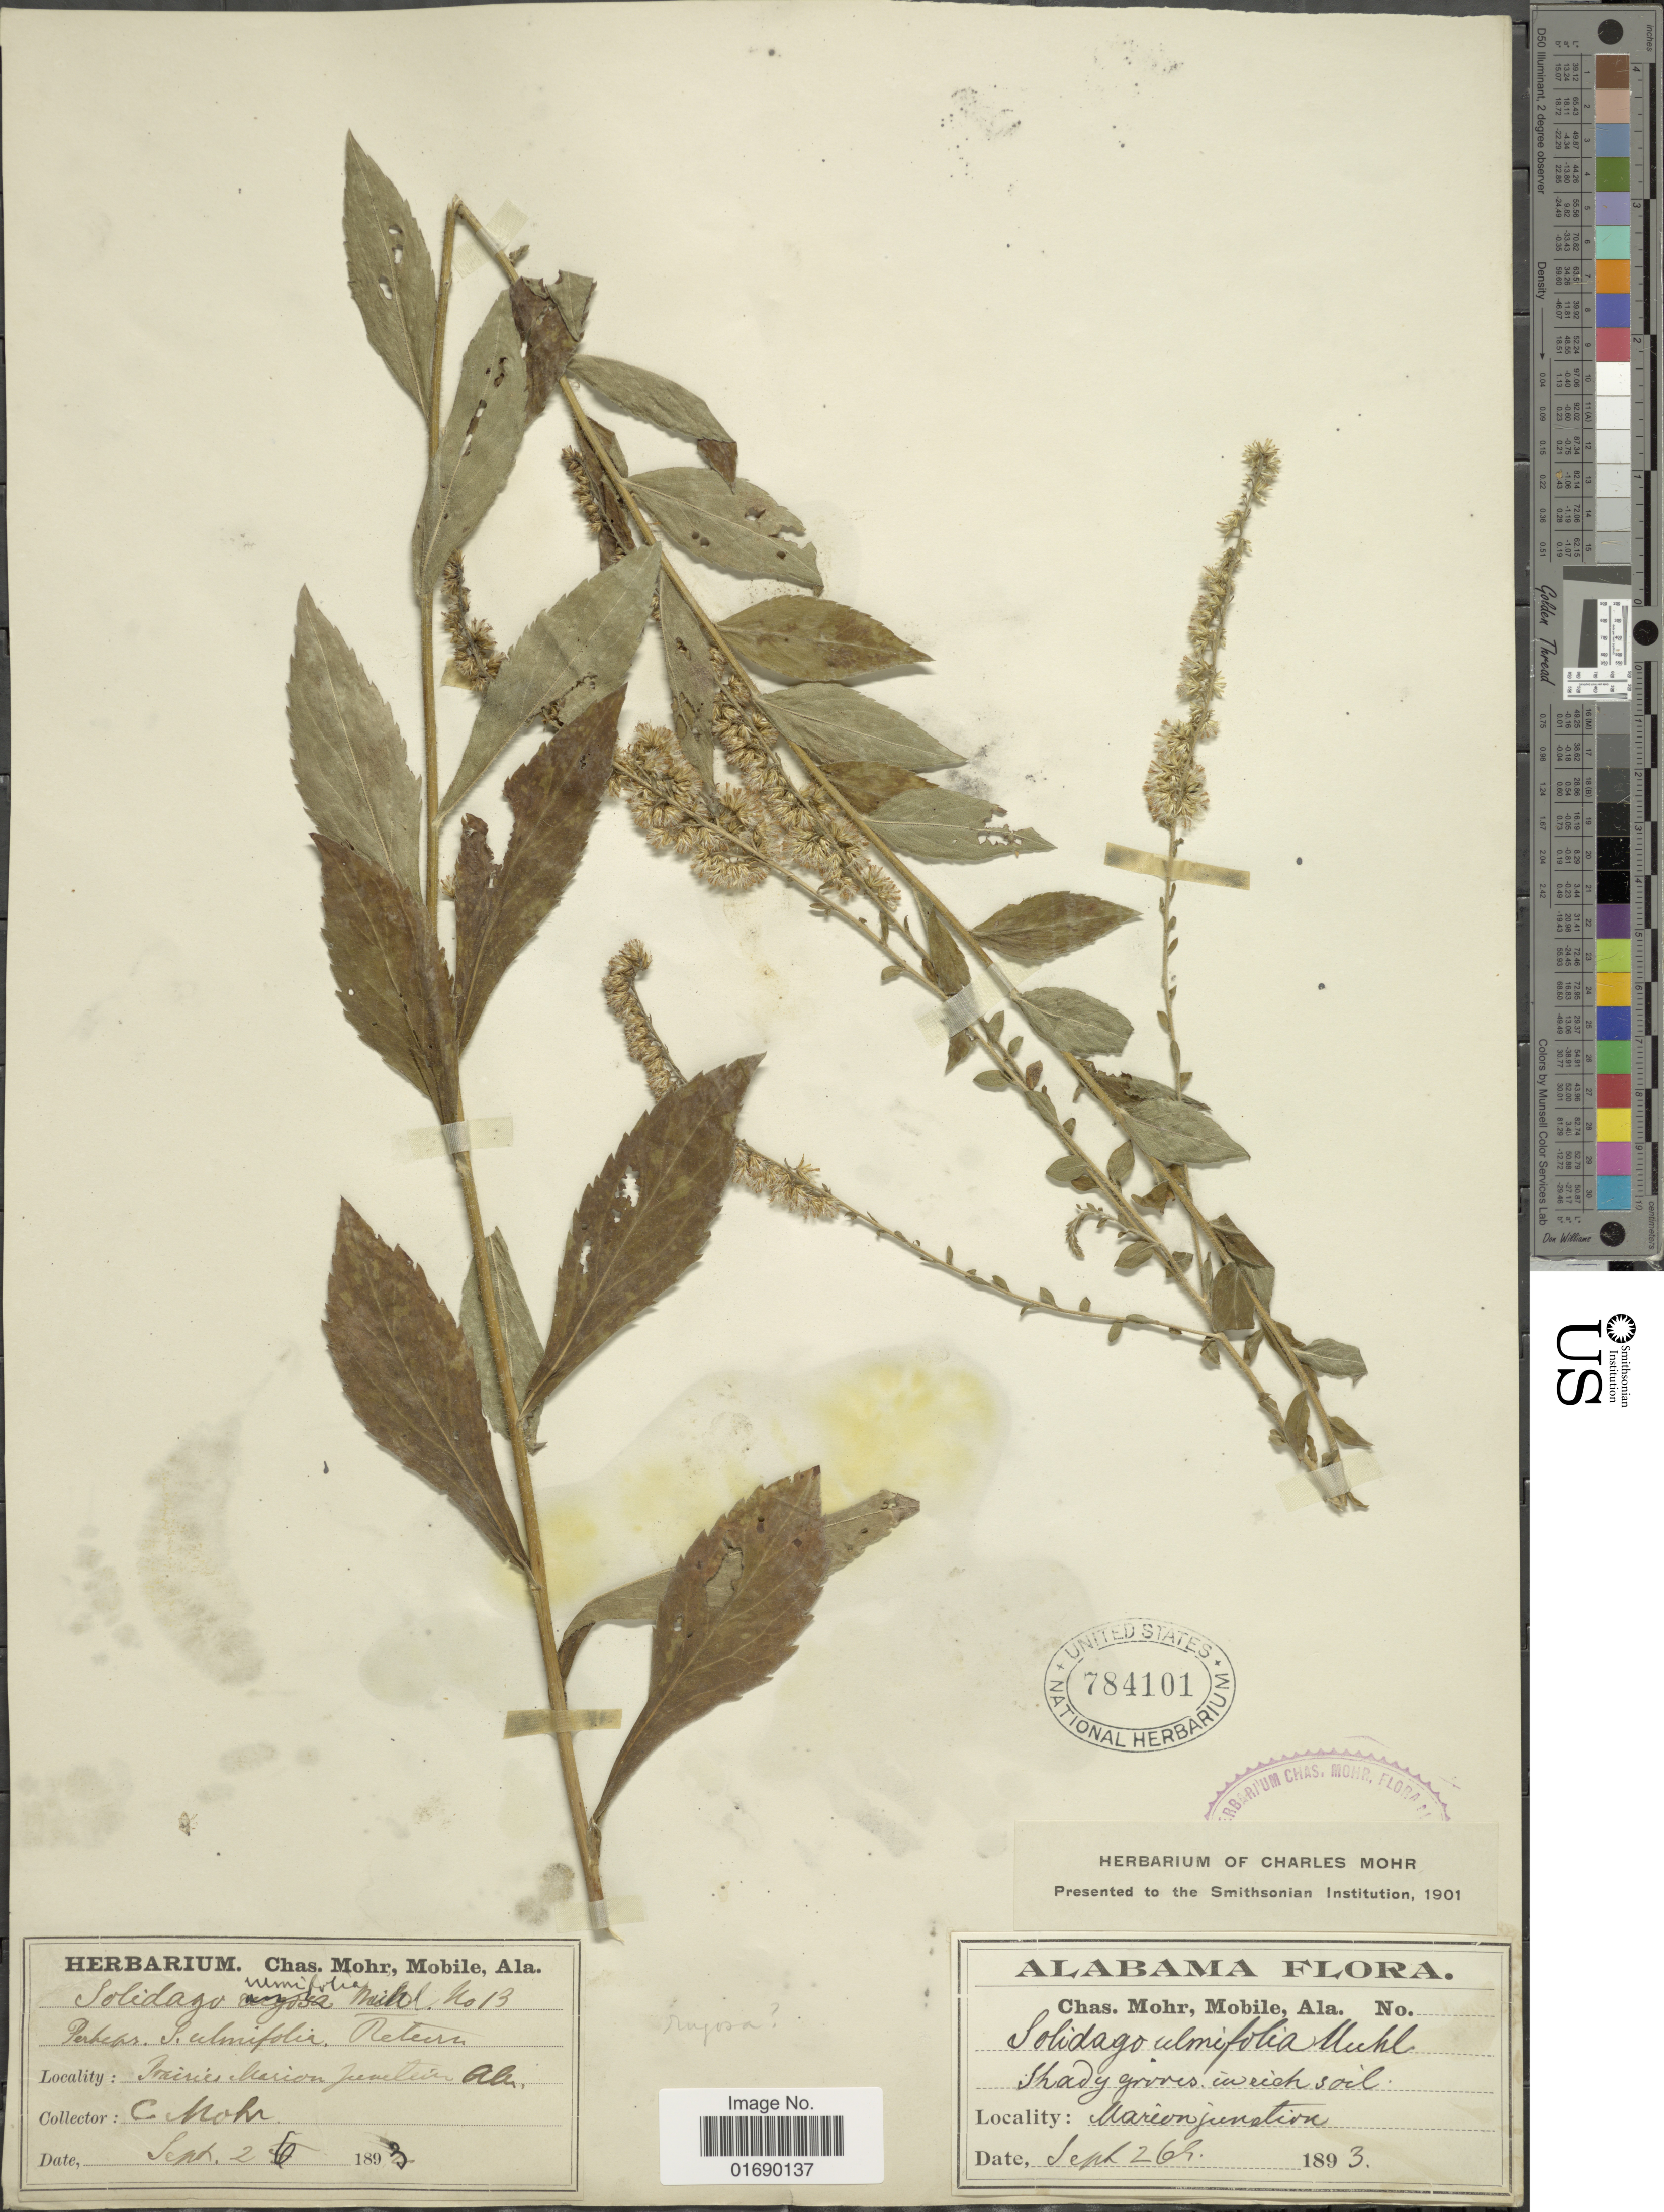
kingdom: Plantae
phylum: Tracheophyta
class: Magnoliopsida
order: Asterales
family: Asteraceae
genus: Solidago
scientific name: Solidago rugosa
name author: Mill.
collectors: C. T. Mohr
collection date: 1893-09-26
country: United States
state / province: Alabama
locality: Prairies Marion Junction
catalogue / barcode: US 784101